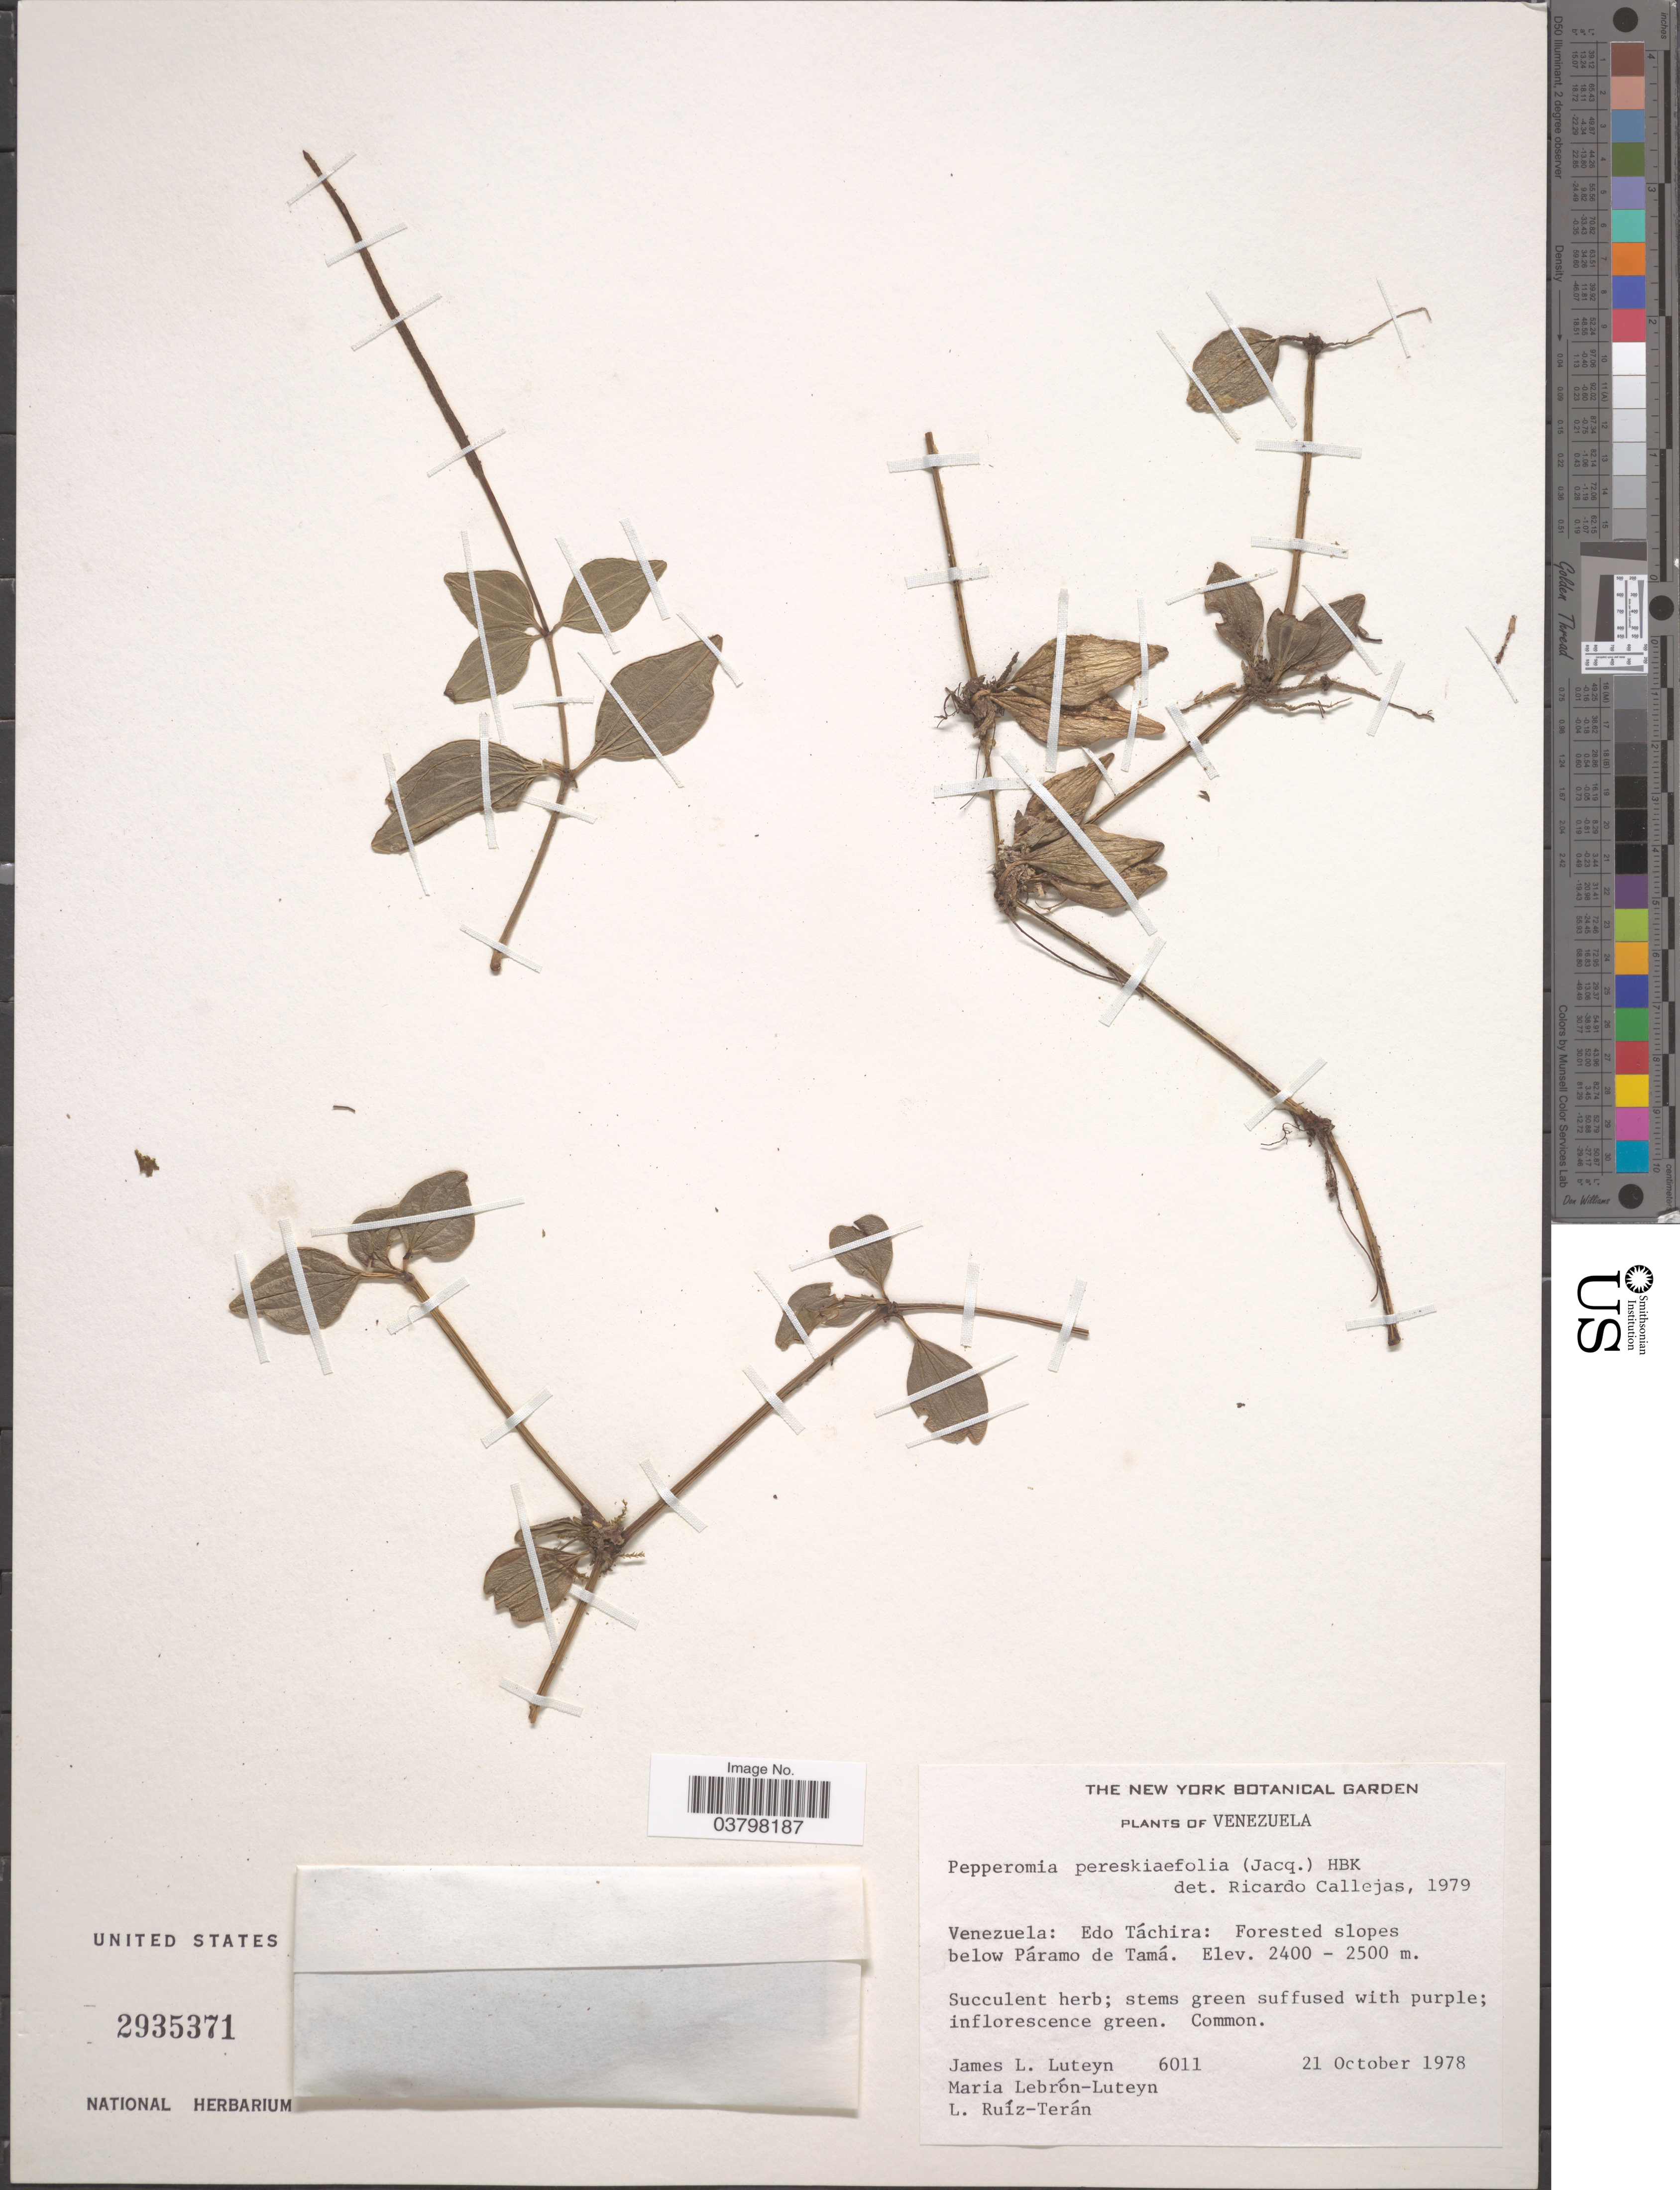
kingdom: Plantae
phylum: Tracheophyta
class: Magnoliopsida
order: Piperales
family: Piperaceae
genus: Peperomia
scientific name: Peperomia pereskiifolia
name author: (Jacq.) Kunth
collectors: J. L. Luteyn, M. L. Lebrón-Luteyn & L. E. Ruíz-Terán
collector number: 6011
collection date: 1978-10-21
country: Venezuela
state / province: Tachira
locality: Forested slopes below Páramo de Tamá.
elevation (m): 2400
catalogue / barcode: US 2935371